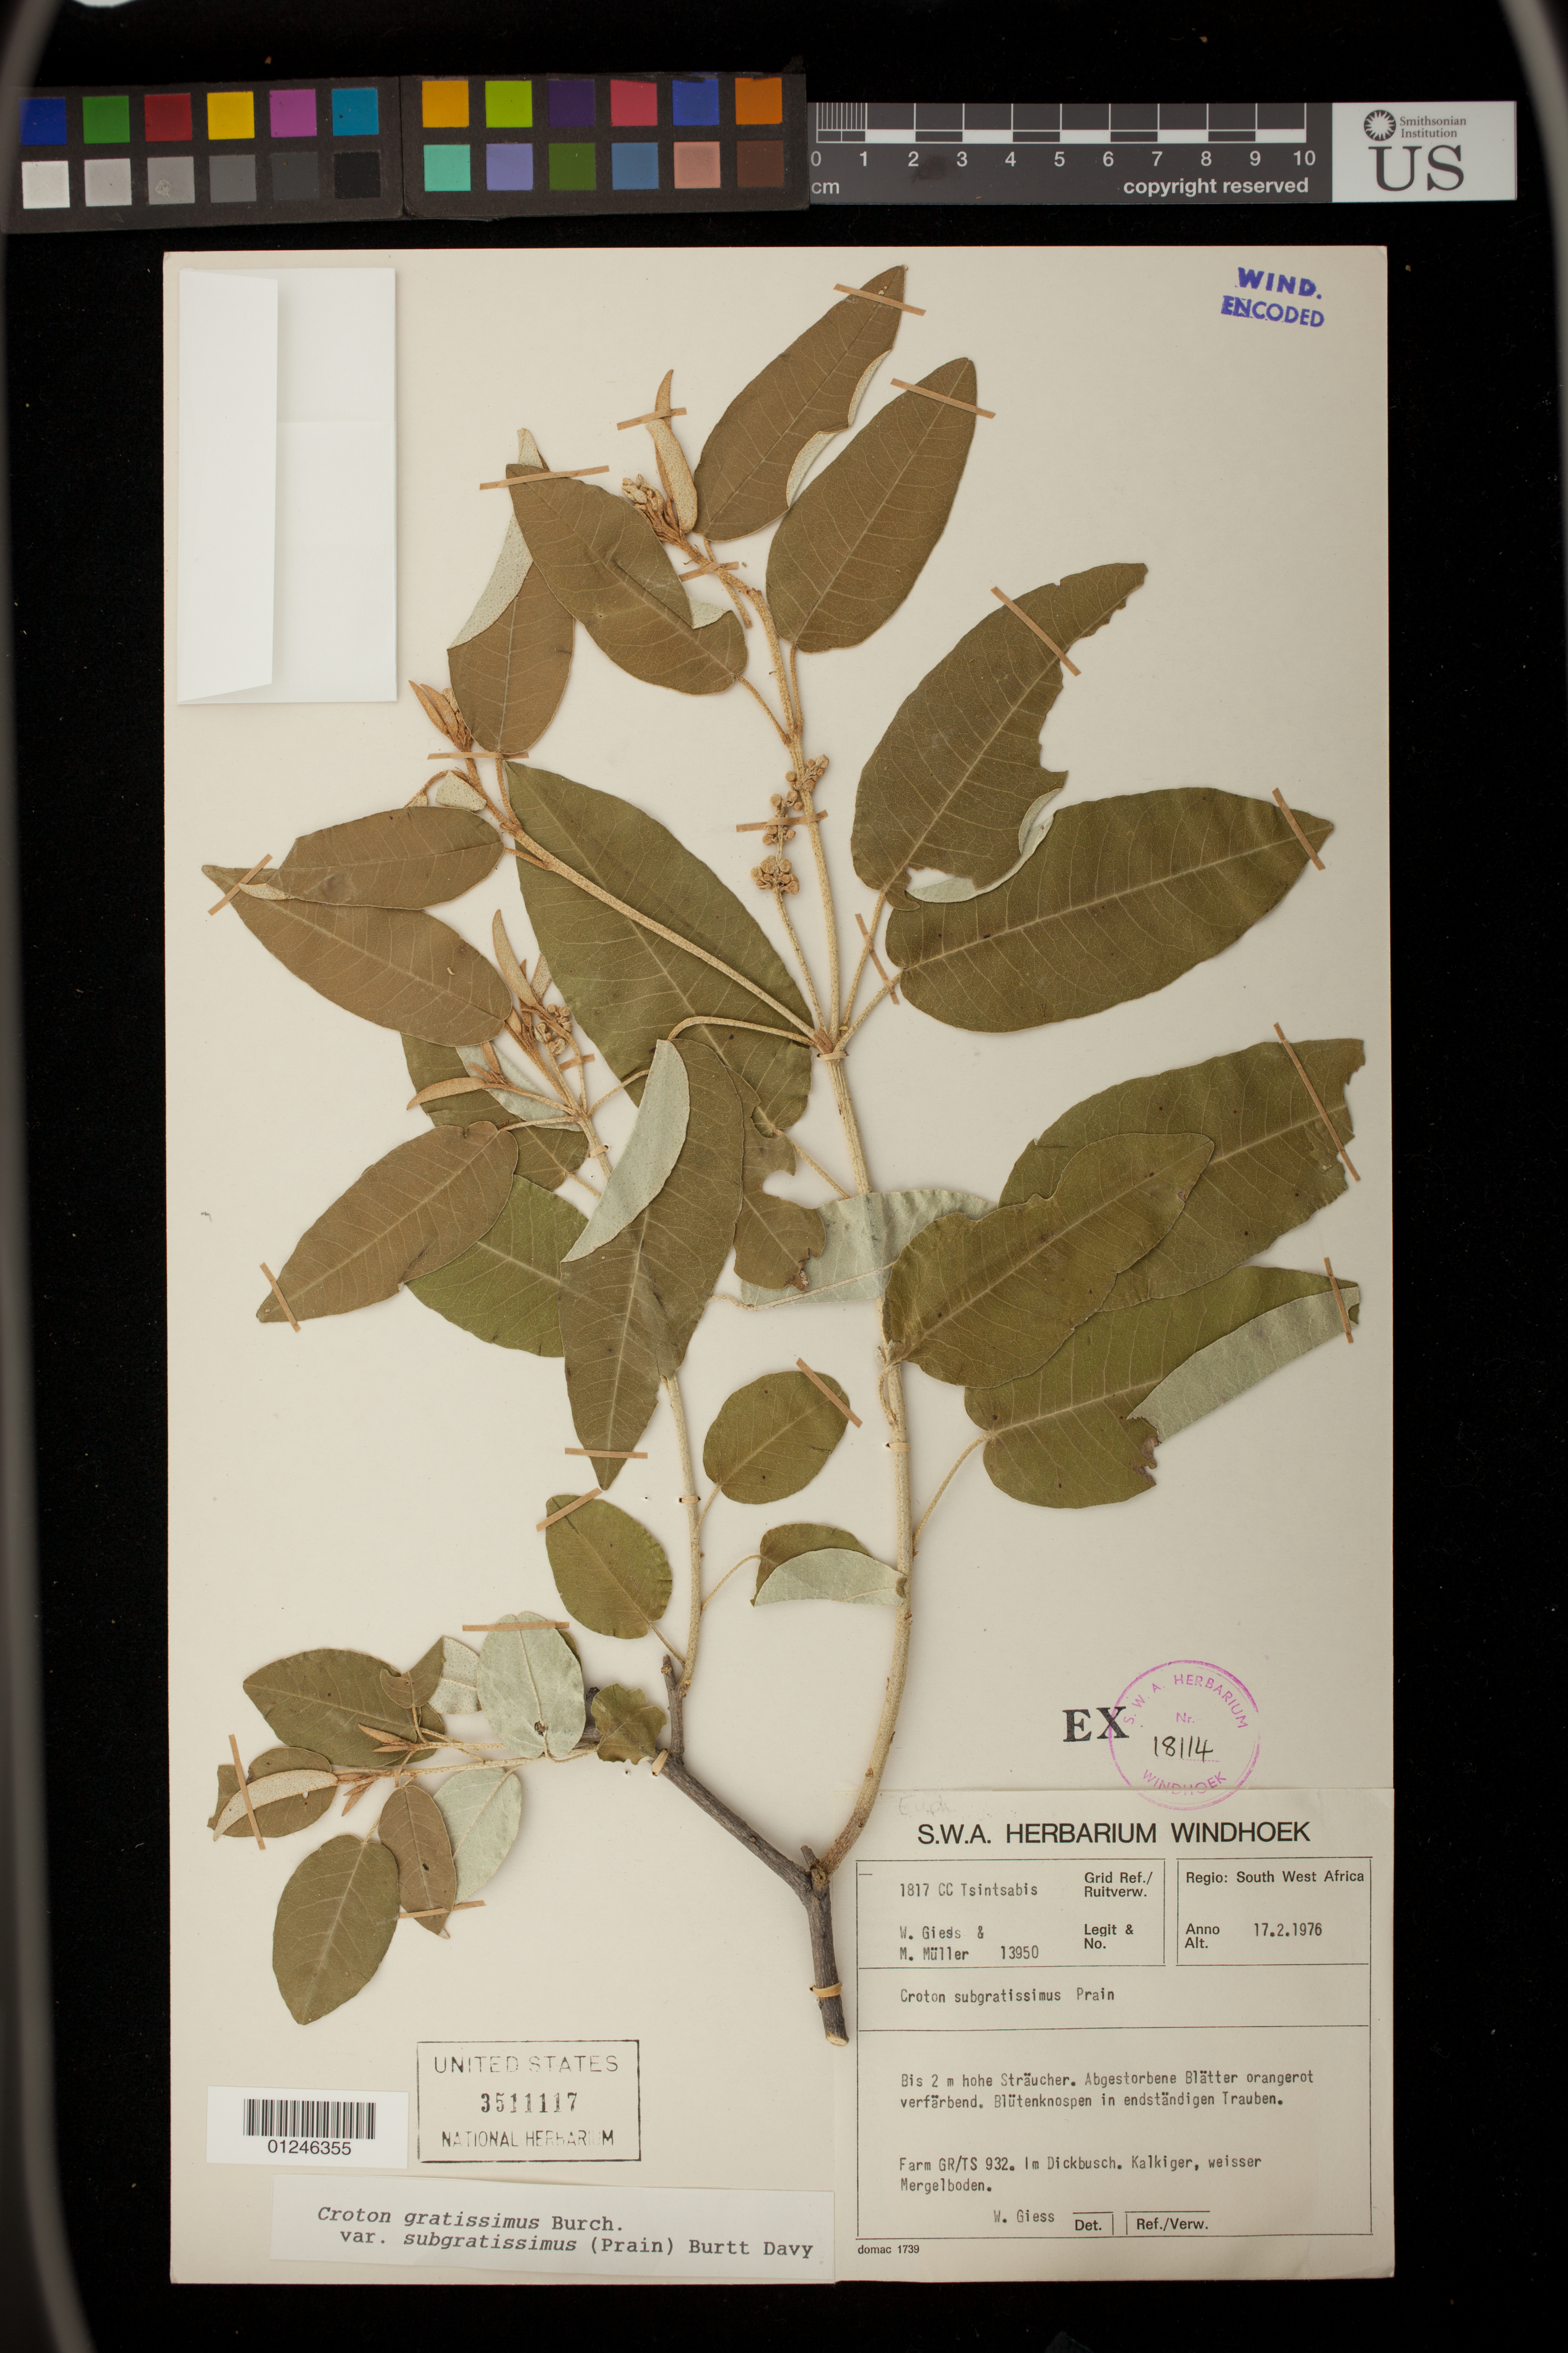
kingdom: Plantae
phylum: Tracheophyta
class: Magnoliopsida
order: Malpighiales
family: Euphorbiaceae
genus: Croton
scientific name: Croton gratissimus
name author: Burch.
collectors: W. Giess & M. Muller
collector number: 13950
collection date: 1976-02-17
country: Namibia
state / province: Karas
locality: Farm GR/TS 932. Im Dickbusch. Kalkiger, weisser Mergelboden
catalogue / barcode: US 3511117